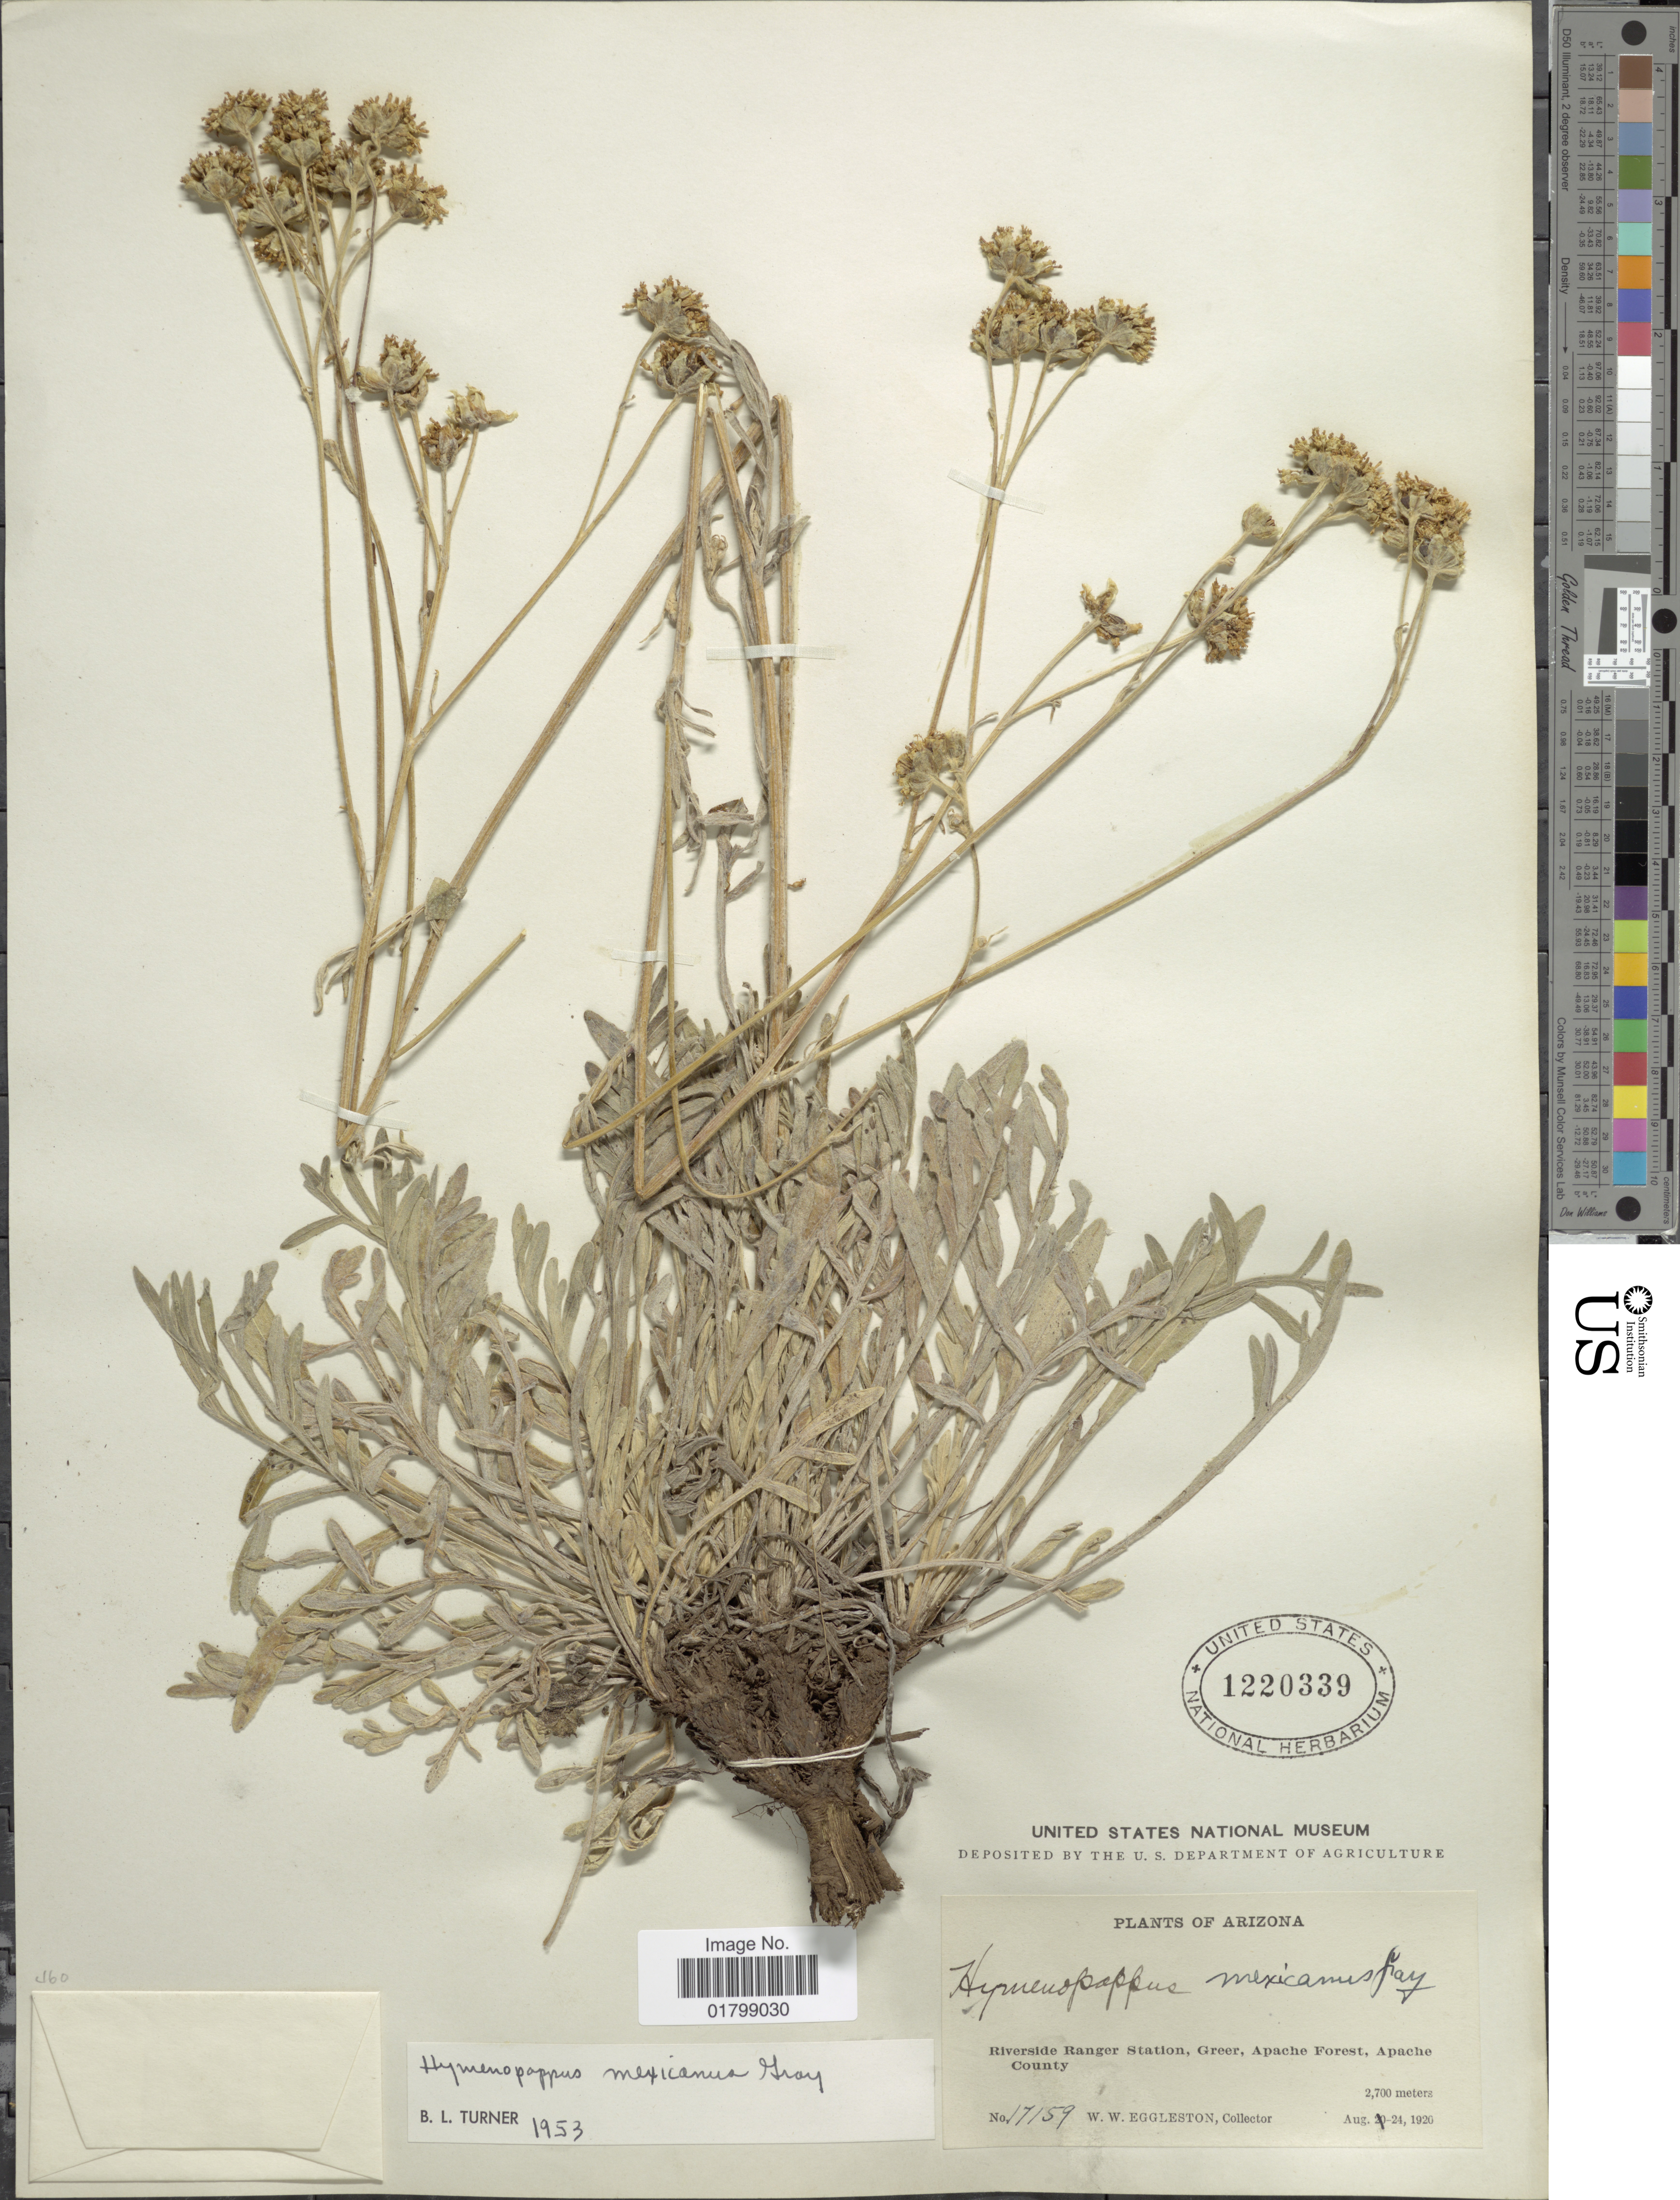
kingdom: Plantae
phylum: Tracheophyta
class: Magnoliopsida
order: Asterales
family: Asteraceae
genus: Hymenopappus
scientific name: Hymenopappus mexicanus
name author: A. Gray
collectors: W. W. Eggleston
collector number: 17159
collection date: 1920-08-24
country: United States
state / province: Arizona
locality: Riverside Ranger Station, Greer, Apache Forest, Apache County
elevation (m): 2700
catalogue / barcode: US 1220339